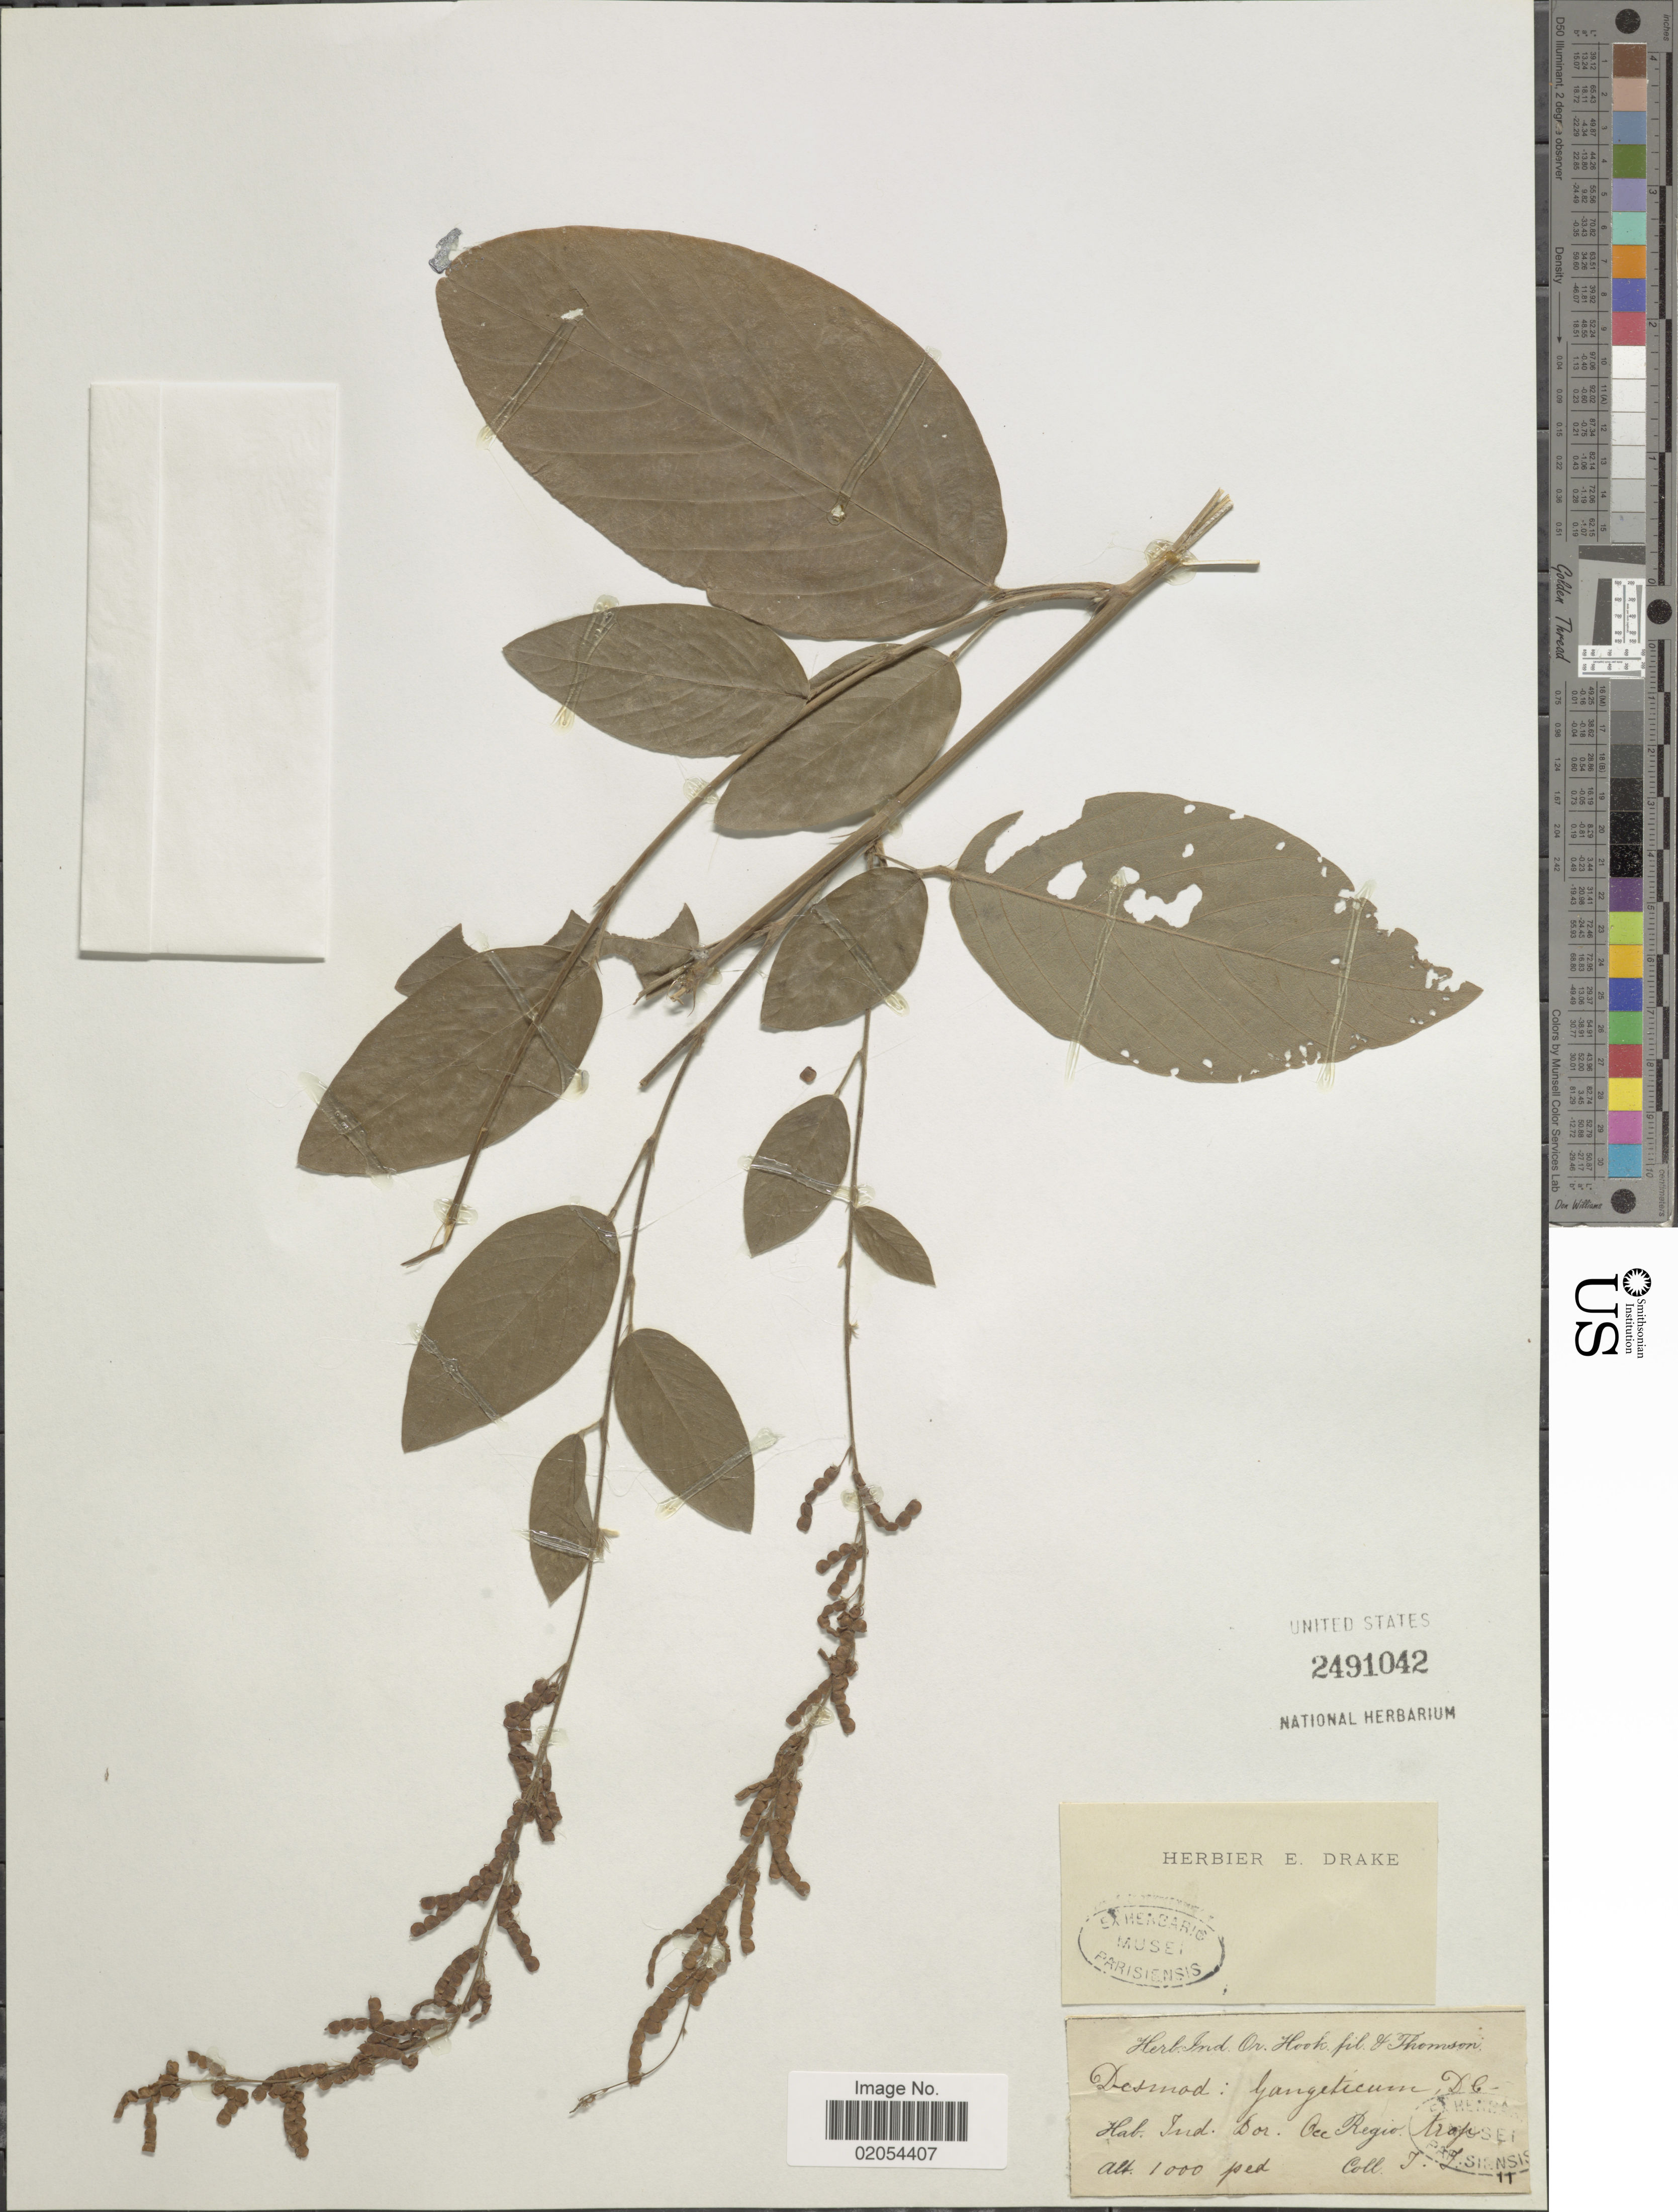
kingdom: Plantae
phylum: Tracheophyta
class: Magnoliopsida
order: Fabales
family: Fabaceae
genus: Pleurolobus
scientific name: Pleurolobus gangeticus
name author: (L.) J. St.-Hil. ex H. Ohashi & K. Ohashi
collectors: T. Thomson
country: India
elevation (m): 305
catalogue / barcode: US 2491042